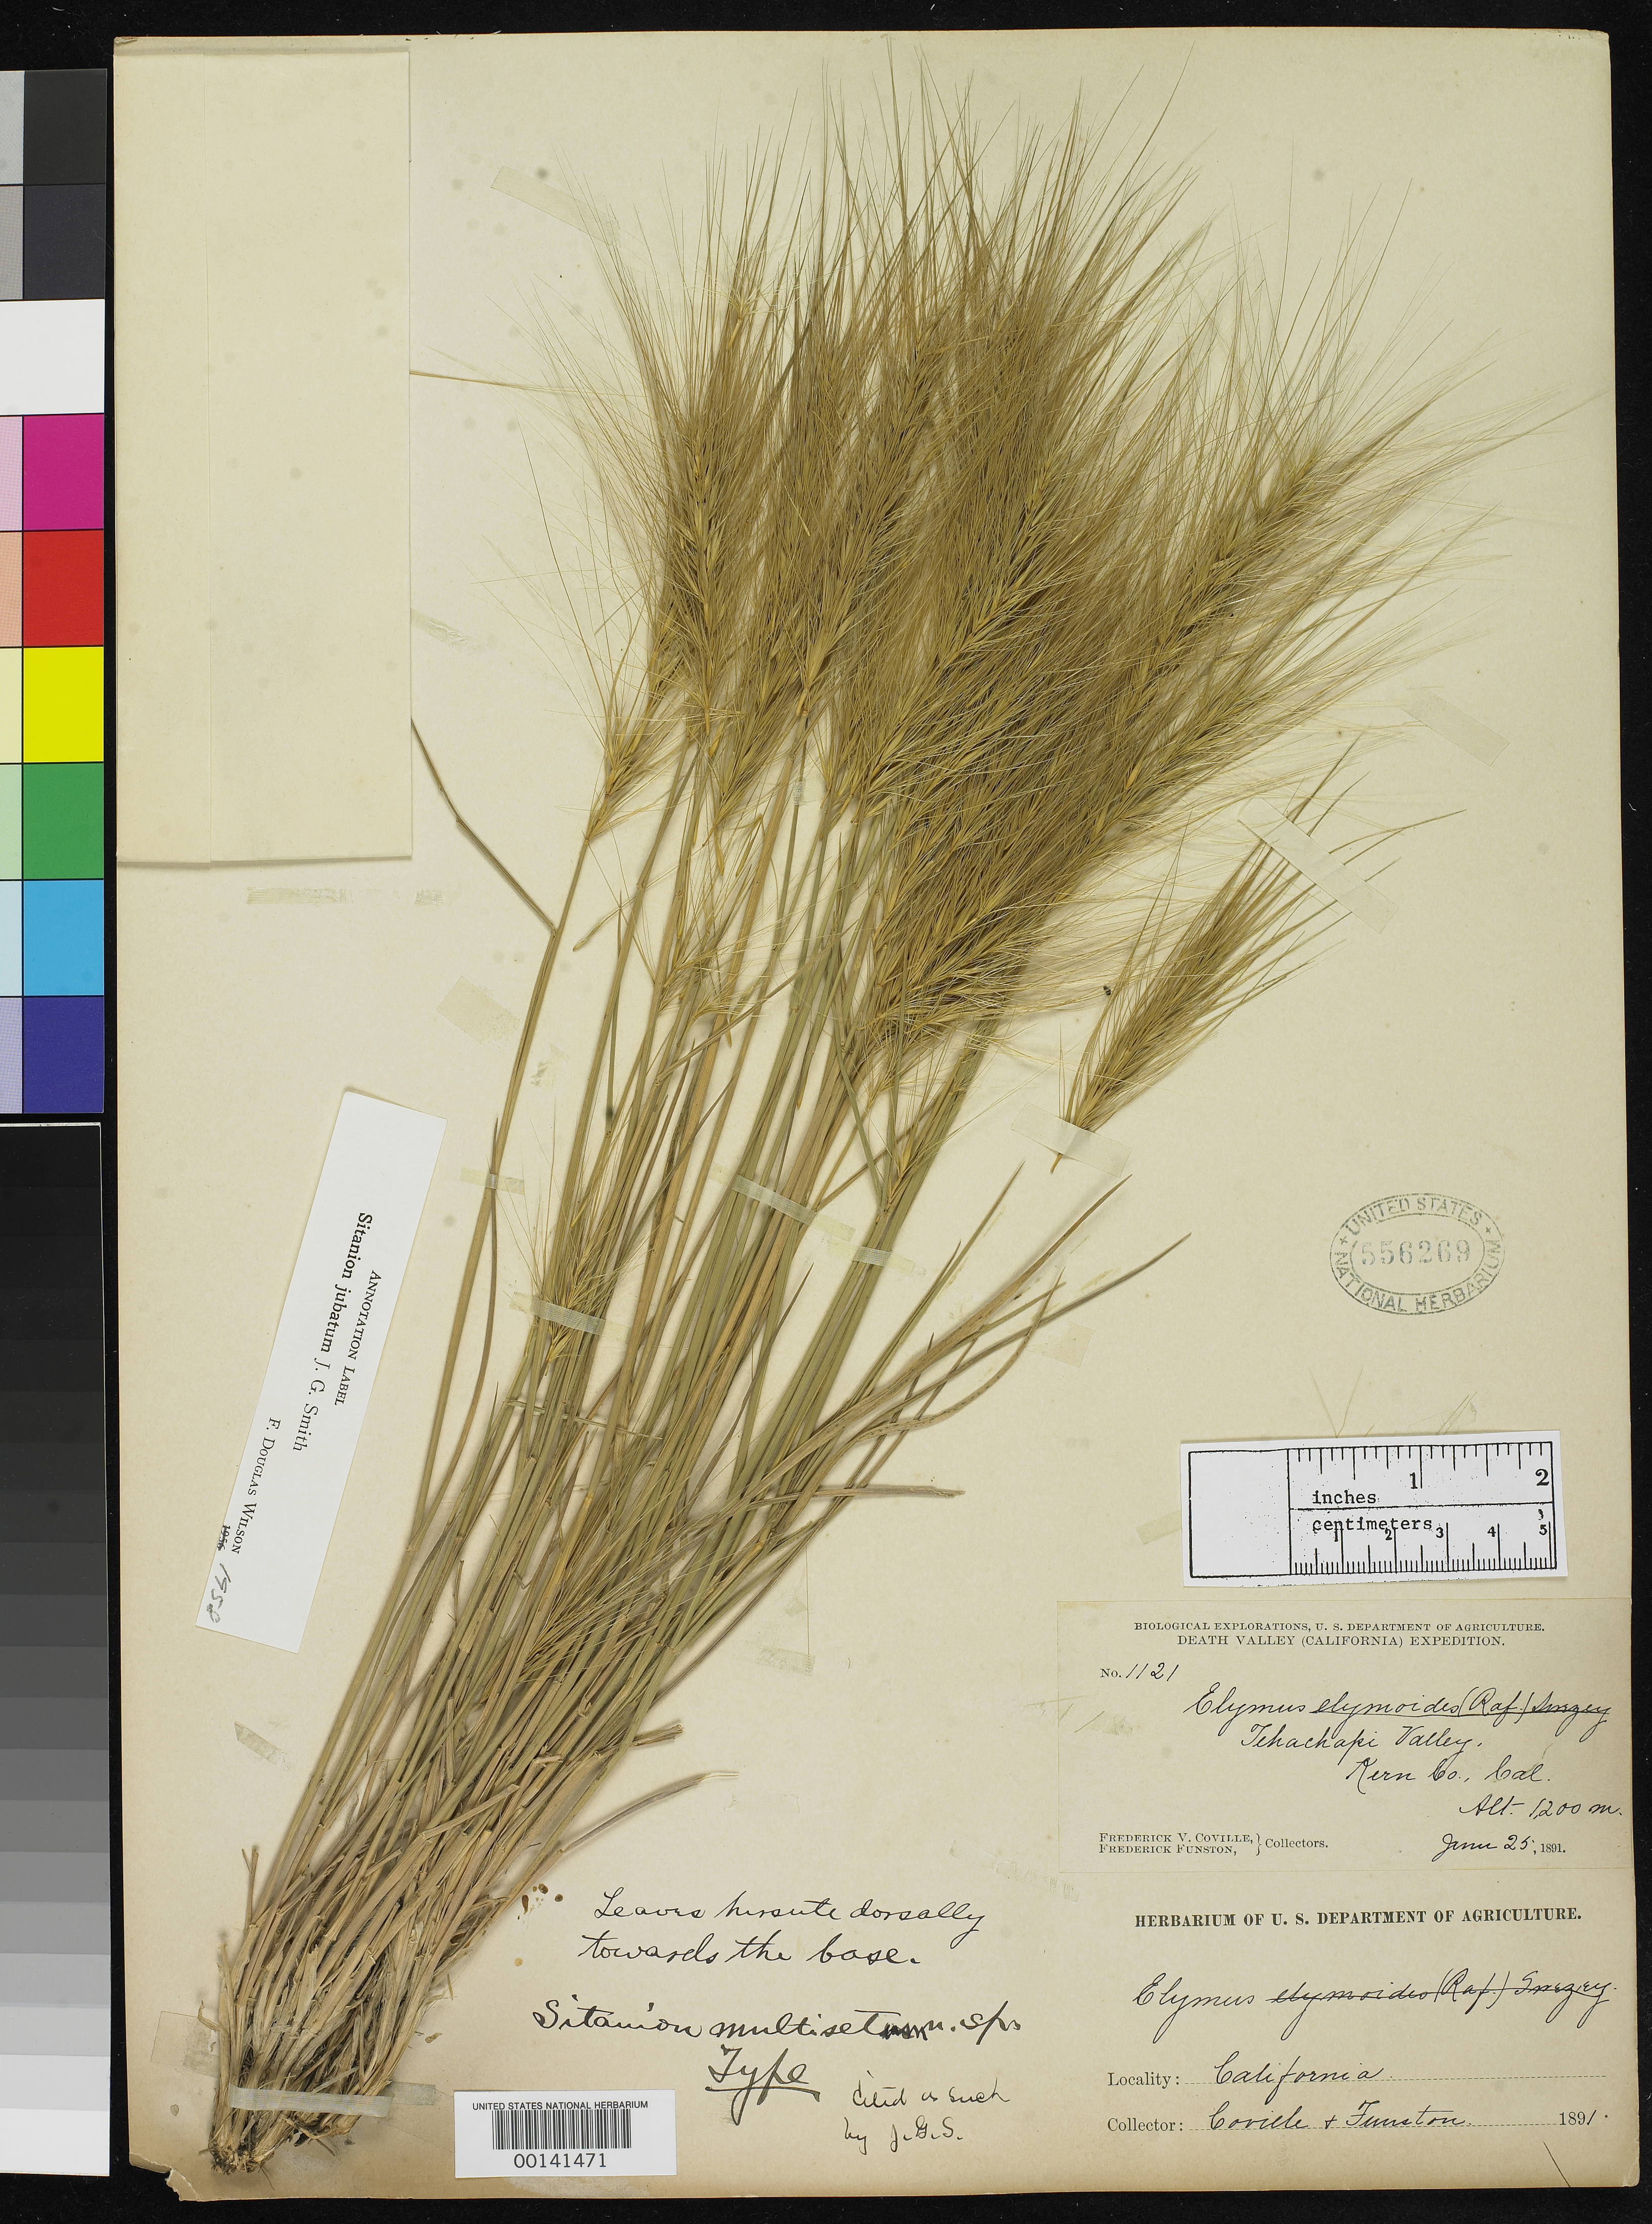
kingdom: Plantae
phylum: Tracheophyta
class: Liliopsida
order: Poales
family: Poaceae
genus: Sitanion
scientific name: Sitanion multisetum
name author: J.G. Sm.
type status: Holotype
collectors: F. V. Coville & F. Funston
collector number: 1121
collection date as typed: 25 Jun 1891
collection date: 1891-06-25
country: United States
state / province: California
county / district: Kern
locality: Tehachapi Valley.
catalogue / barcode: US 556269